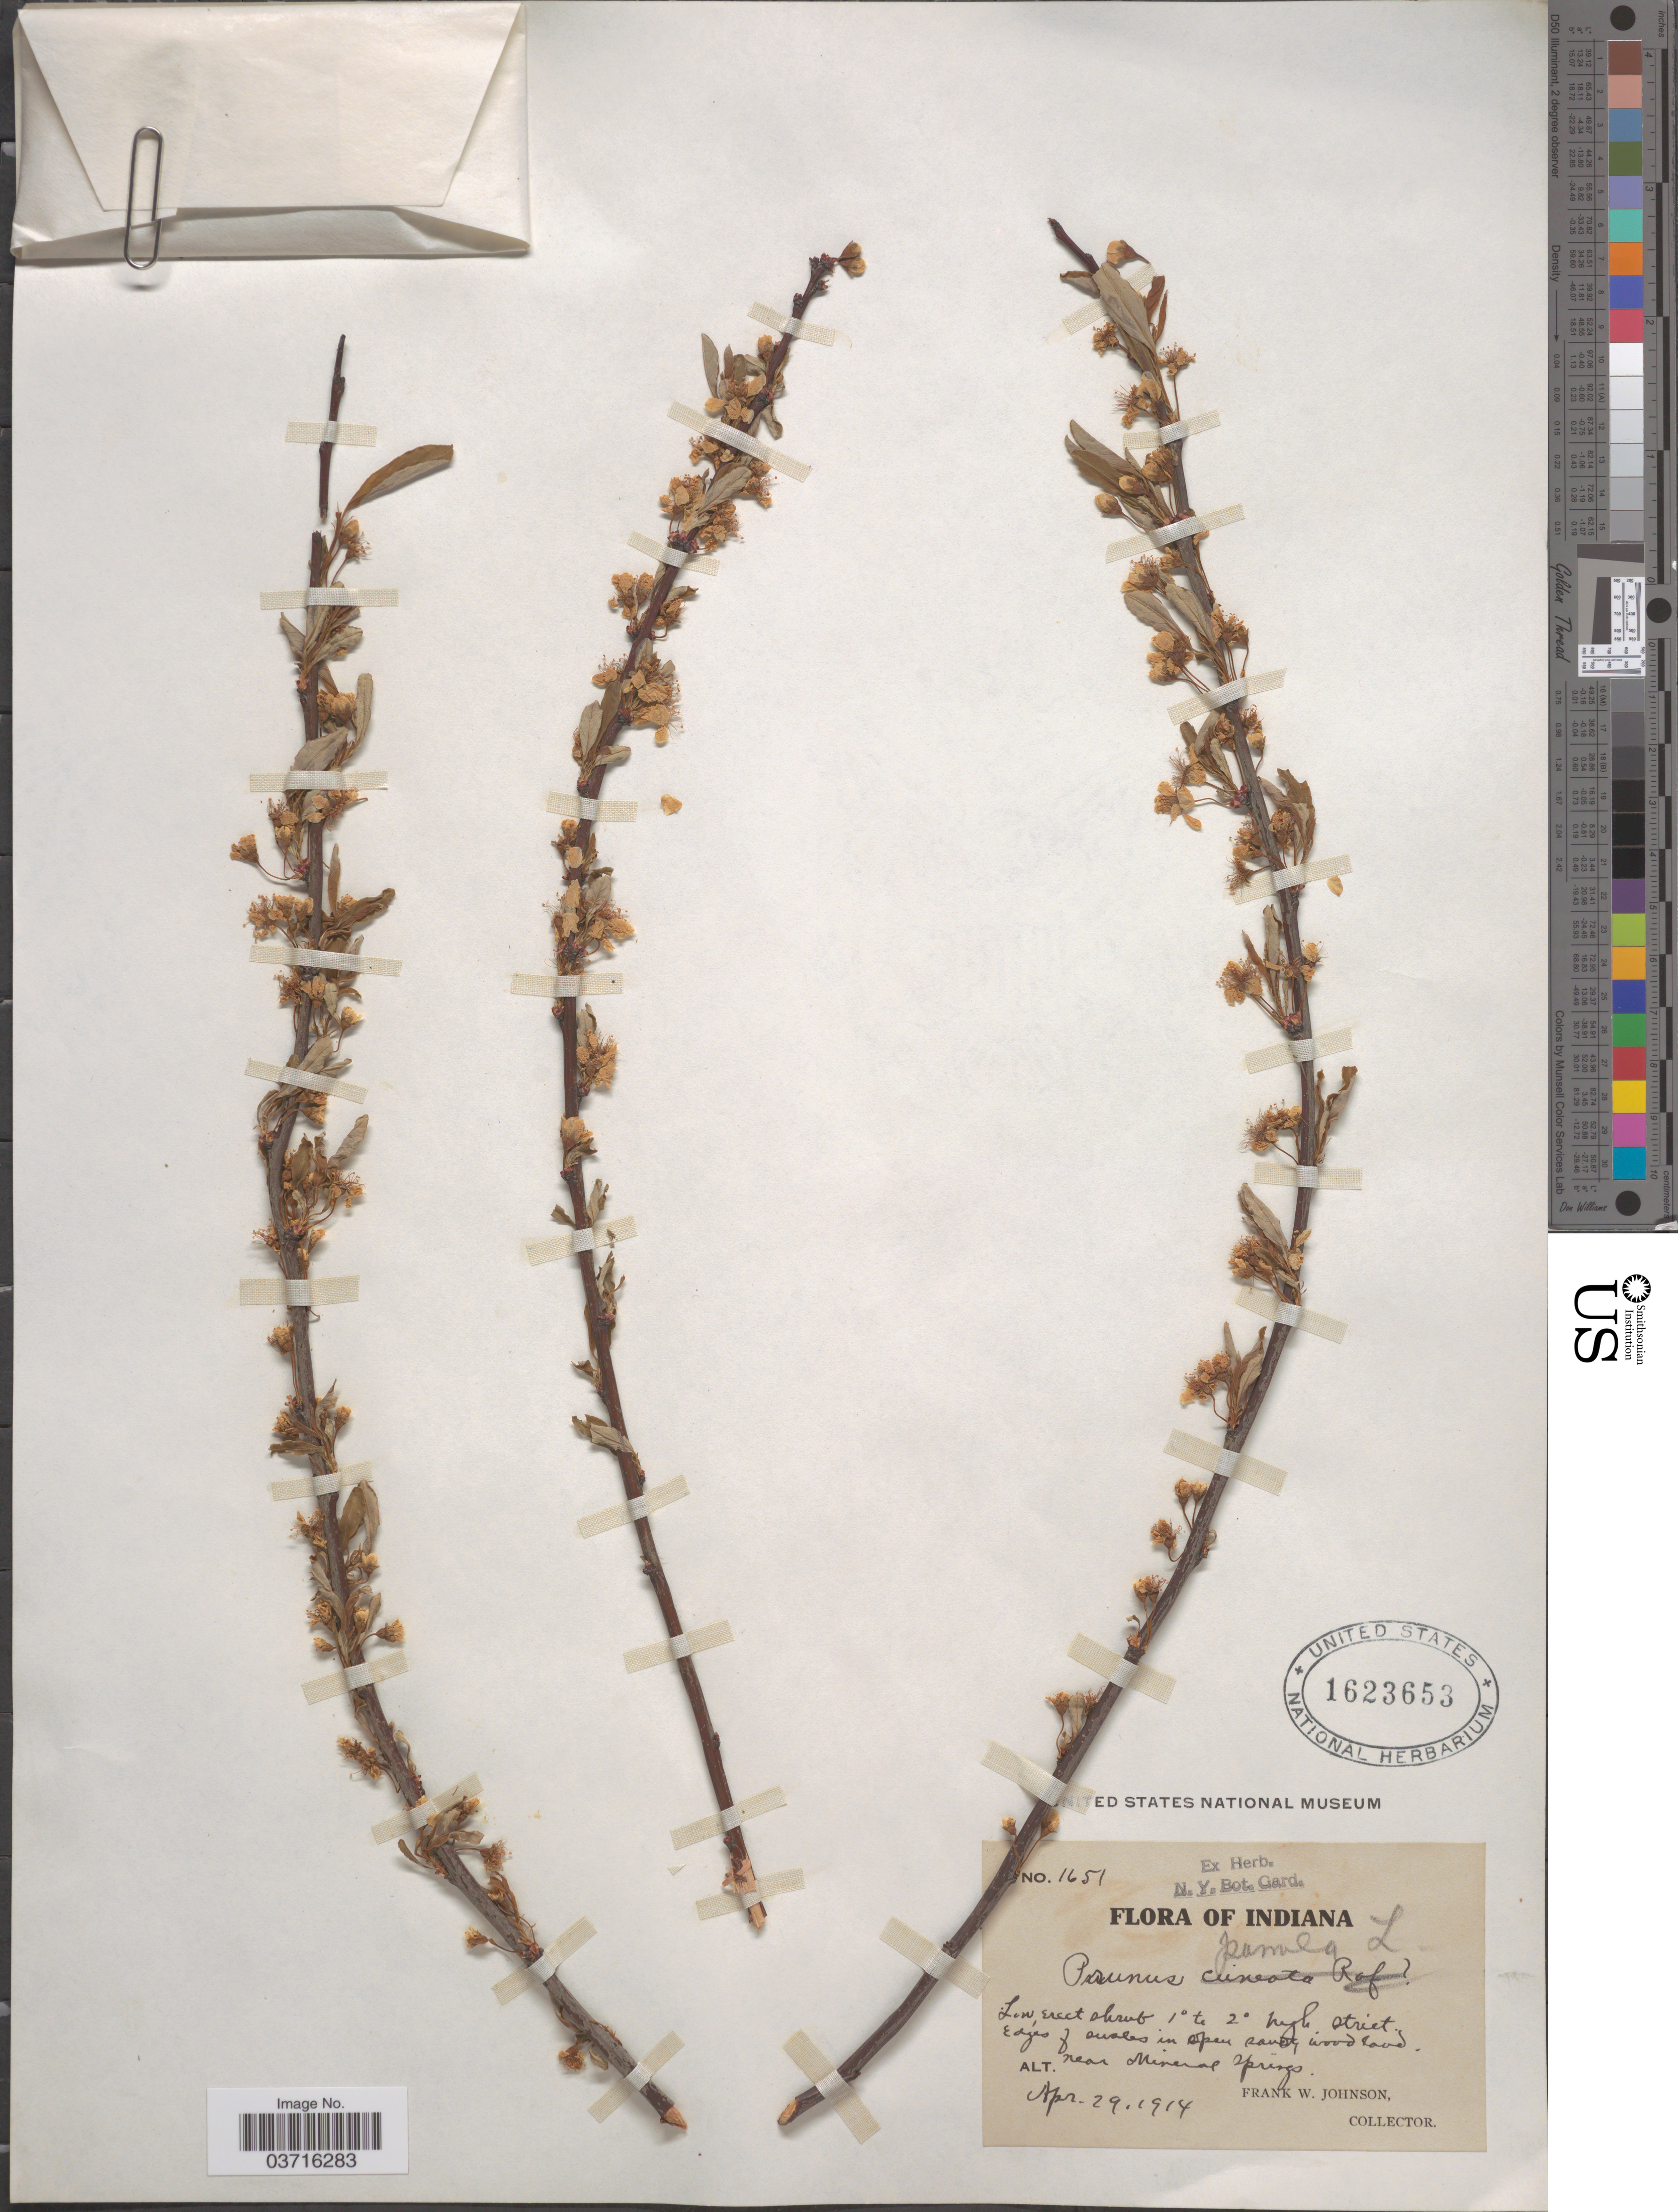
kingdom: Plantae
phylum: Tracheophyta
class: Magnoliopsida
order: Rosales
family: Rosaceae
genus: Prunus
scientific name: Prunus pumila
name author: L.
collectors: F. W. Johnson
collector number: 1651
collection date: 1914-04-29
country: United States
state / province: Indiana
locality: Near Mineral Springs.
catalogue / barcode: US 1623653